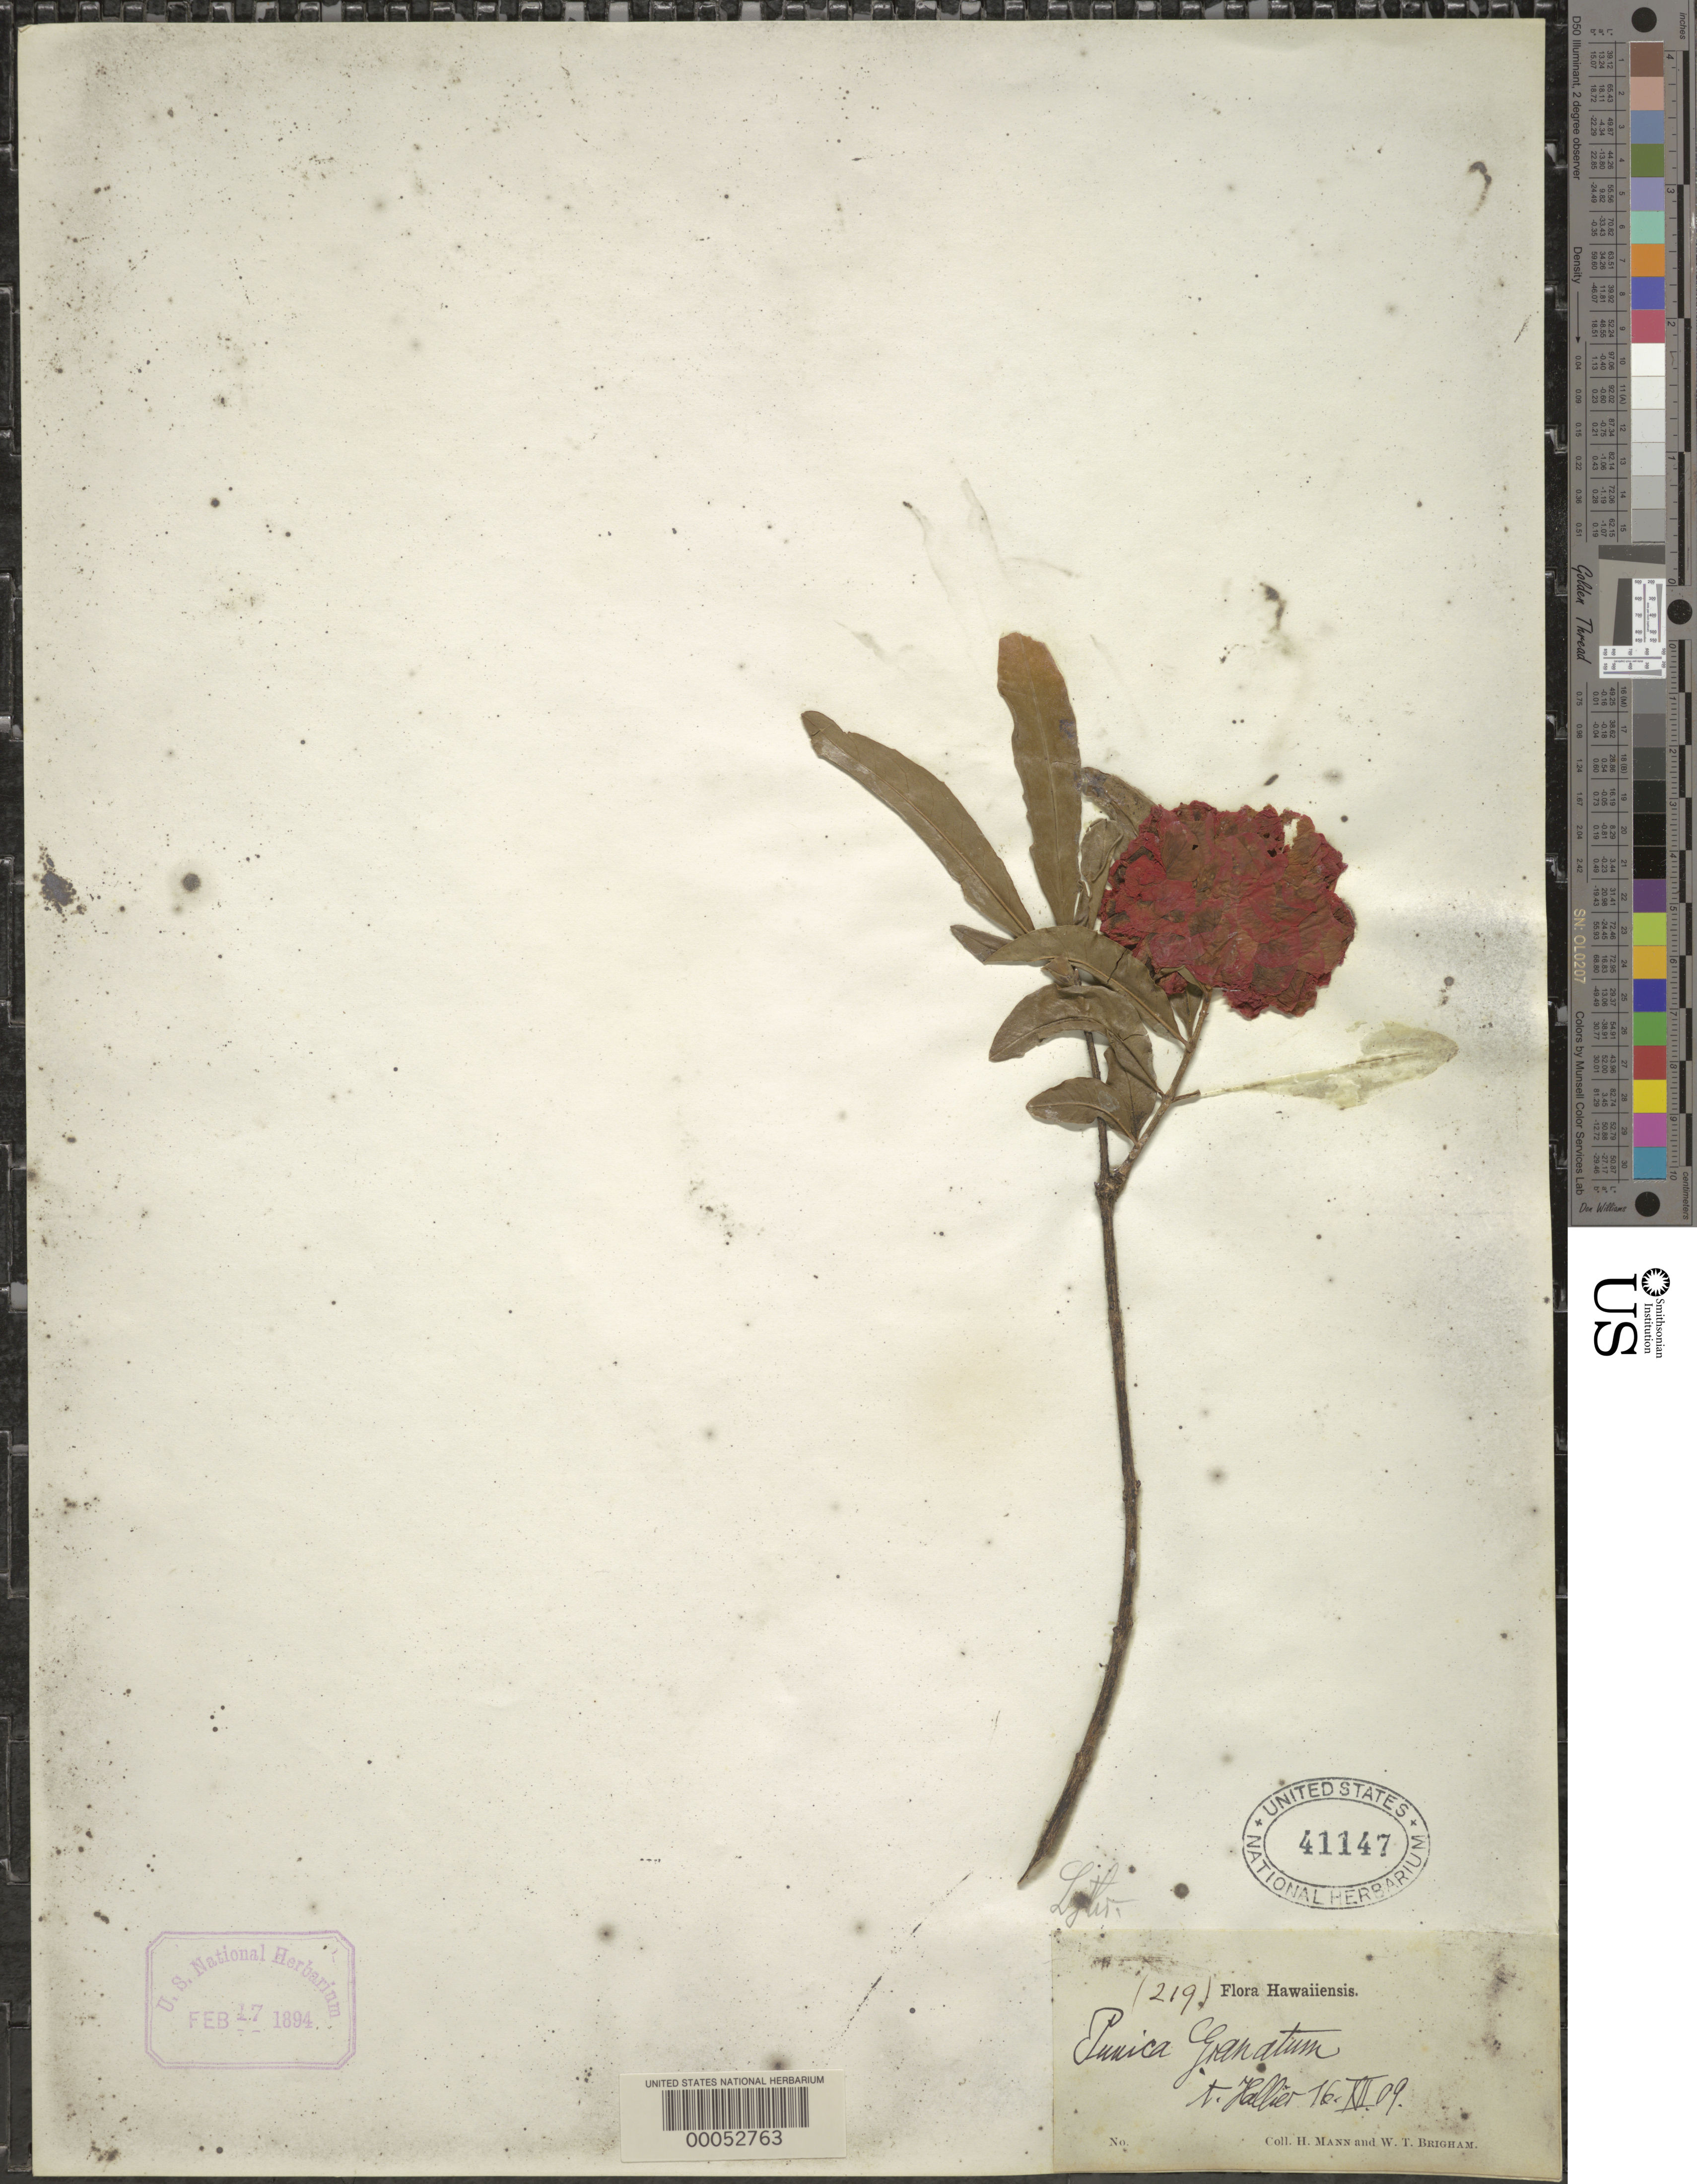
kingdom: Plantae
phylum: Tracheophyta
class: Magnoliopsida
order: Myrtales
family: Lythraceae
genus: Punica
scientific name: Punica granatum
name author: L.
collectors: H. Mann & W. T. Brigham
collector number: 219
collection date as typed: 09 Dec 1909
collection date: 1909-12-09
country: United States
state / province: Hawaii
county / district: Maui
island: Maui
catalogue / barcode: US 41147